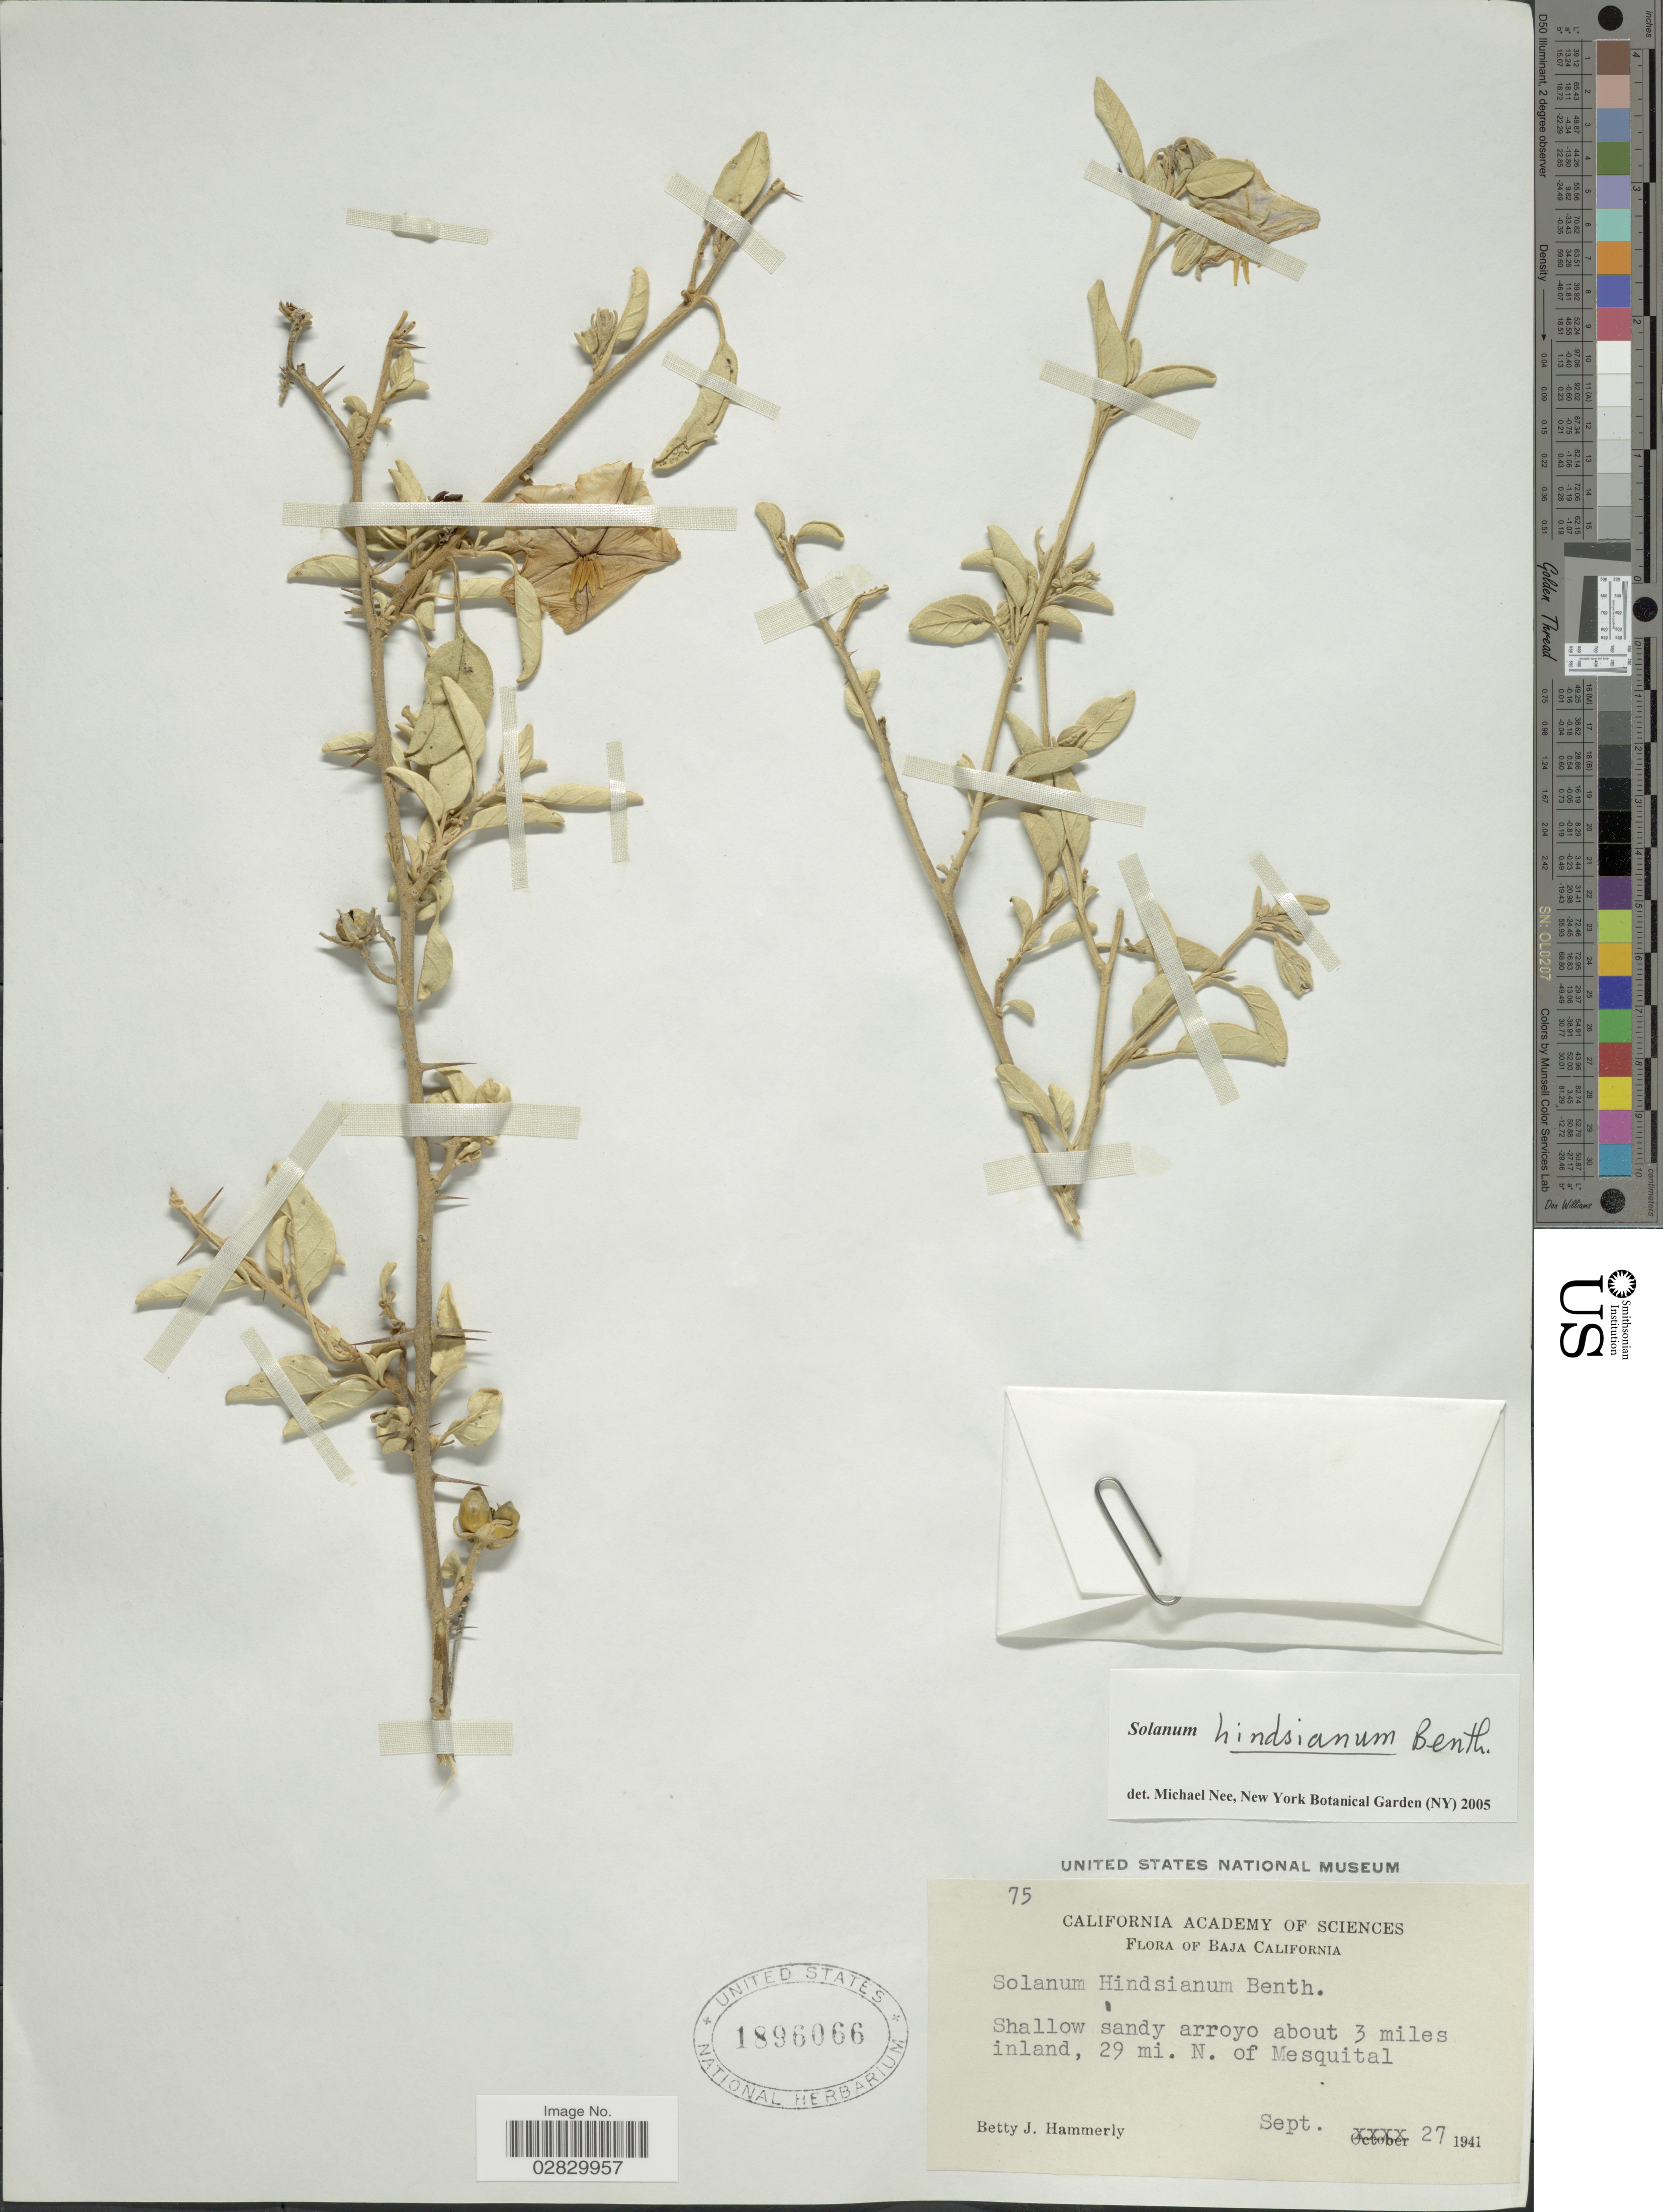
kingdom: Plantae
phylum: Tracheophyta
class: Magnoliopsida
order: Solanales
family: Solanaceae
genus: Solanum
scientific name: Solanum hindsianum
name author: Benth.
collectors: B. J. Hammerly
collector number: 75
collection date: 1941-09-27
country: Mexico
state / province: Baja California Sur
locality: Shallow sandy arroyo about 3 miles inland, 29 mi. N. of Mesquital.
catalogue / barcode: US 1896066